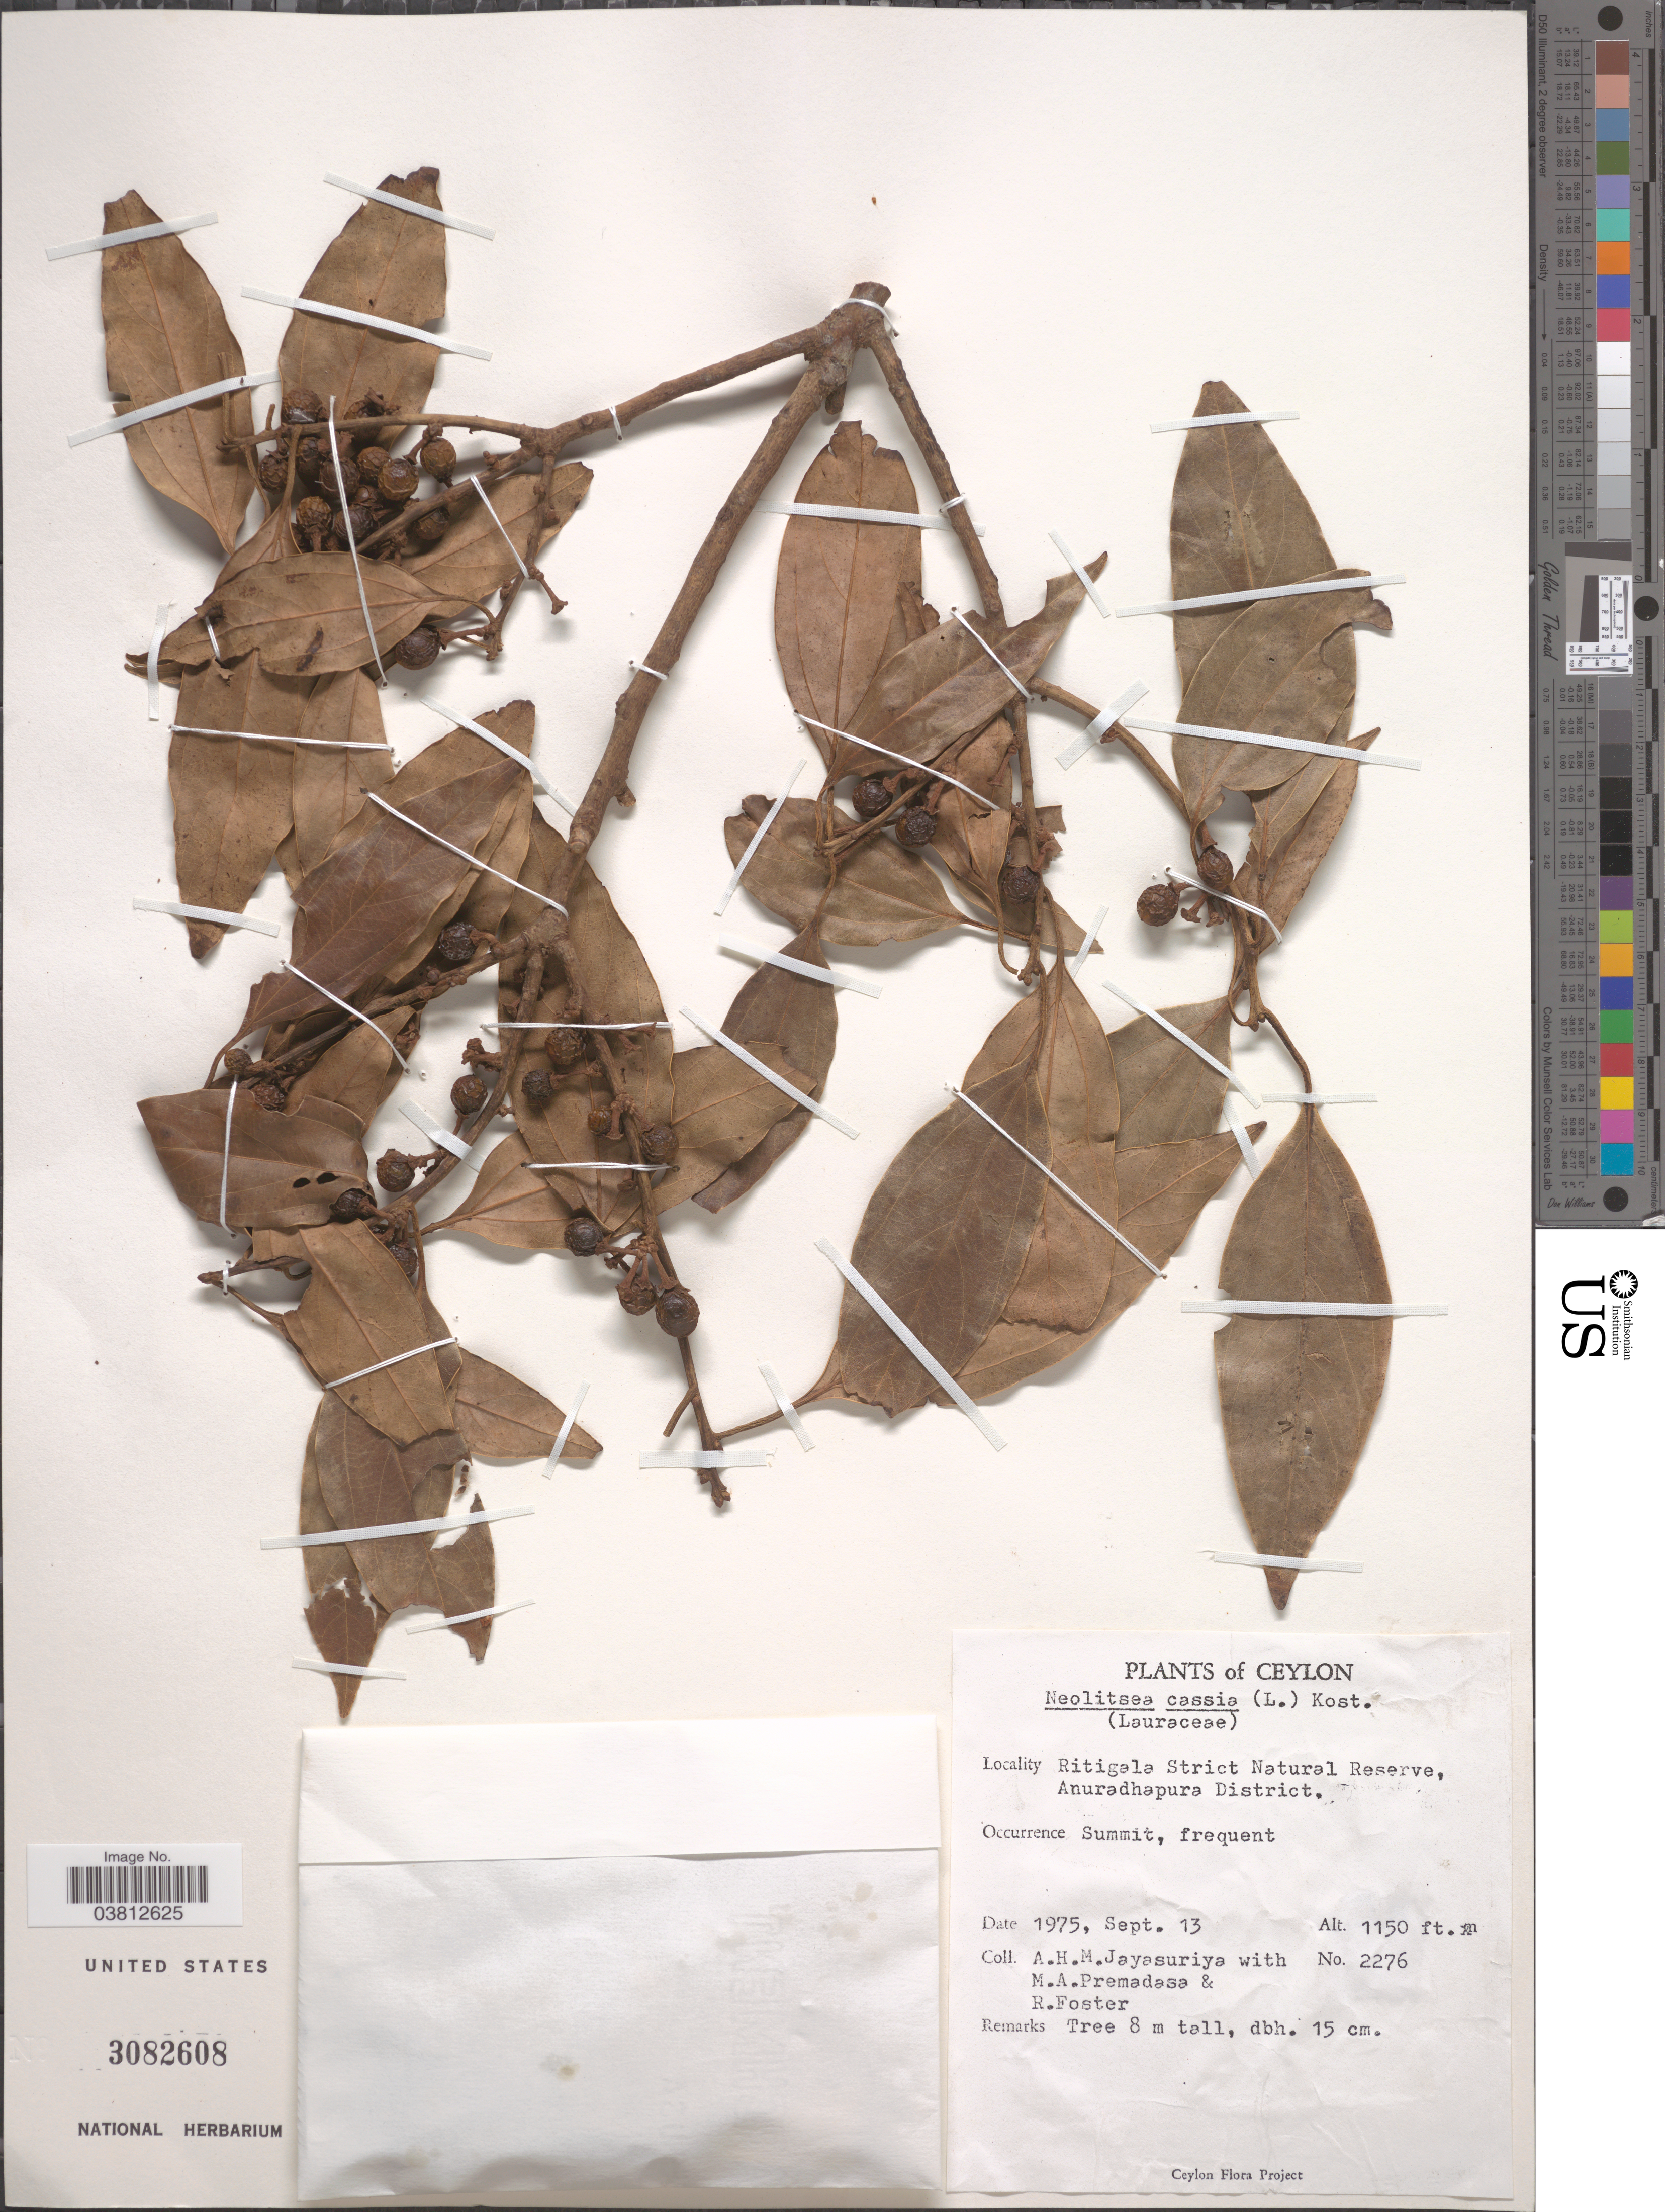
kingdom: Plantae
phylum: Tracheophyta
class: Magnoliopsida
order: Laurales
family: Lauraceae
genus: Neolitsea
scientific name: Neolitsea cassia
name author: (L.) Kosterm.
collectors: A. H. Jayasuriya, M. Premadasa & R. Foster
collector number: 2276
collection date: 1975-09-13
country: Sri Lanka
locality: Ceylon. Ritigala Strict Natural Reserve, Anuradhapura District.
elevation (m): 351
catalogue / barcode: US 3082608